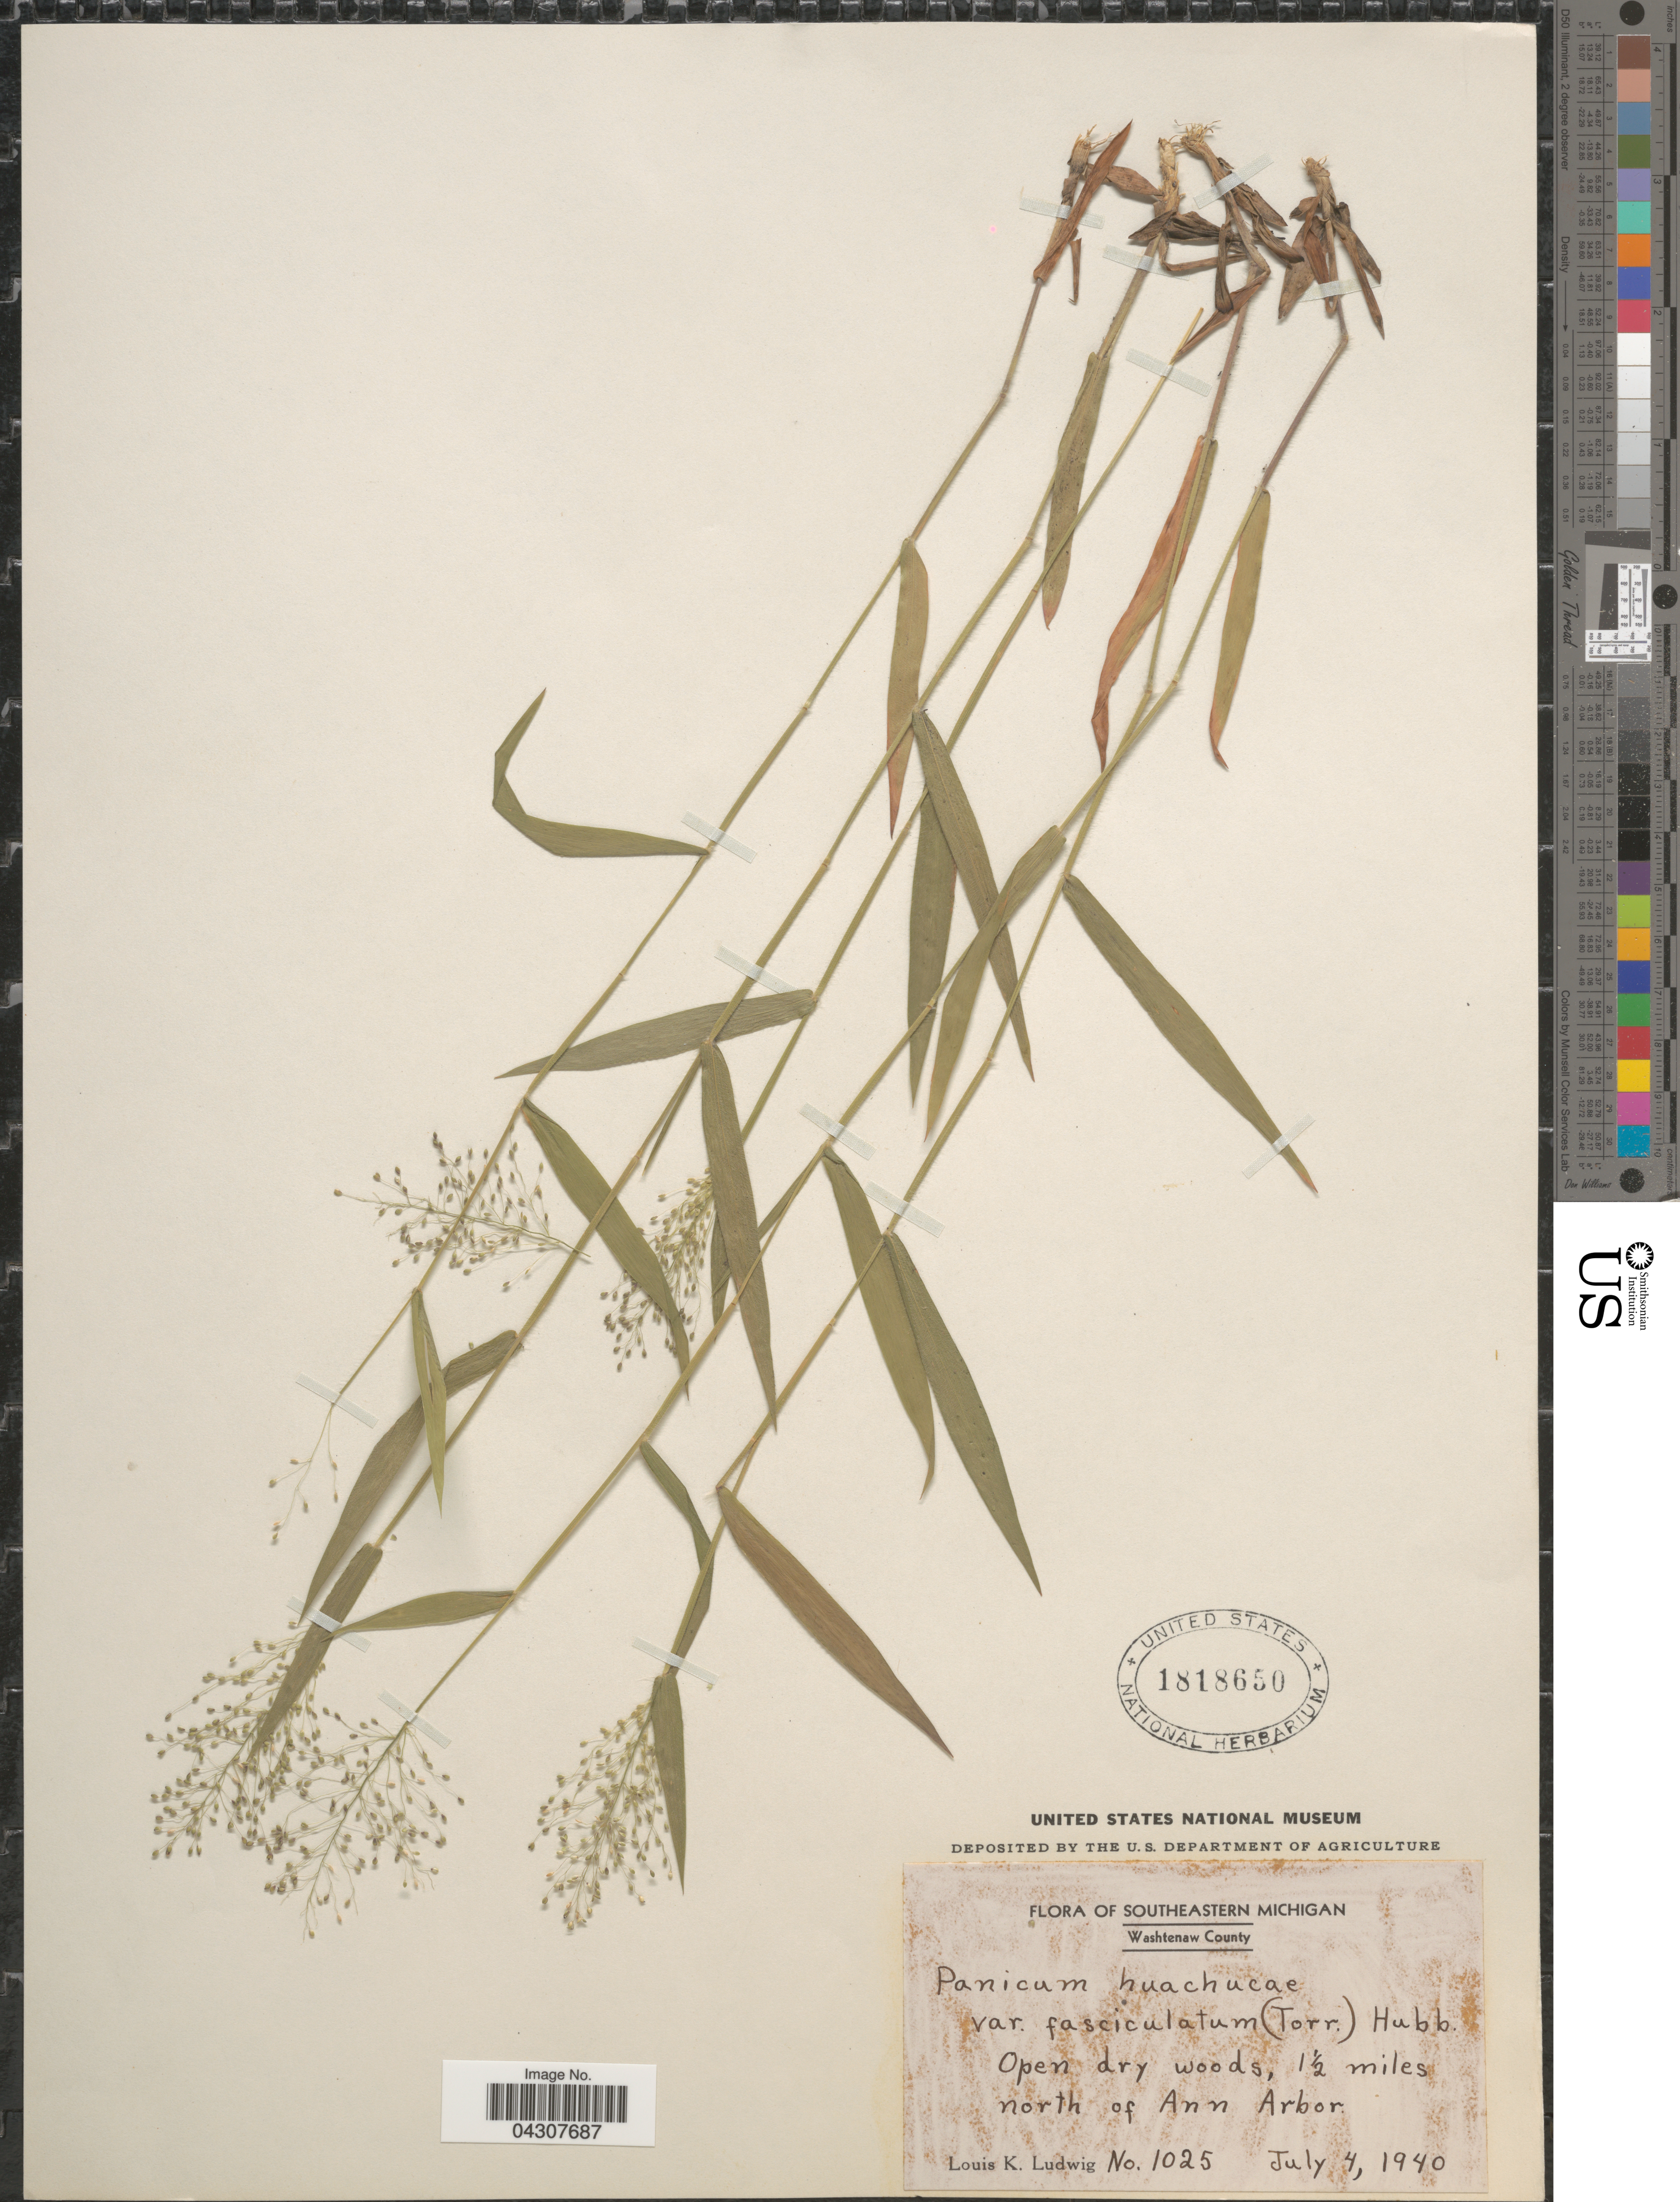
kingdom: Plantae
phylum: Tracheophyta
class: Liliopsida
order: Poales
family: Poaceae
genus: Dichanthelium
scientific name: Dichanthelium acuminatum var. acuminatum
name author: (Sw.) Gould & C.A. Clark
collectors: L. Ludwig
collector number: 1025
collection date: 1940-07-04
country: United States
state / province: Michigan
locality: Southern Michigan. Washtenaw County. Open dry woods, 1½ miles north of Ann Arbor.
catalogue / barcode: US 1818650